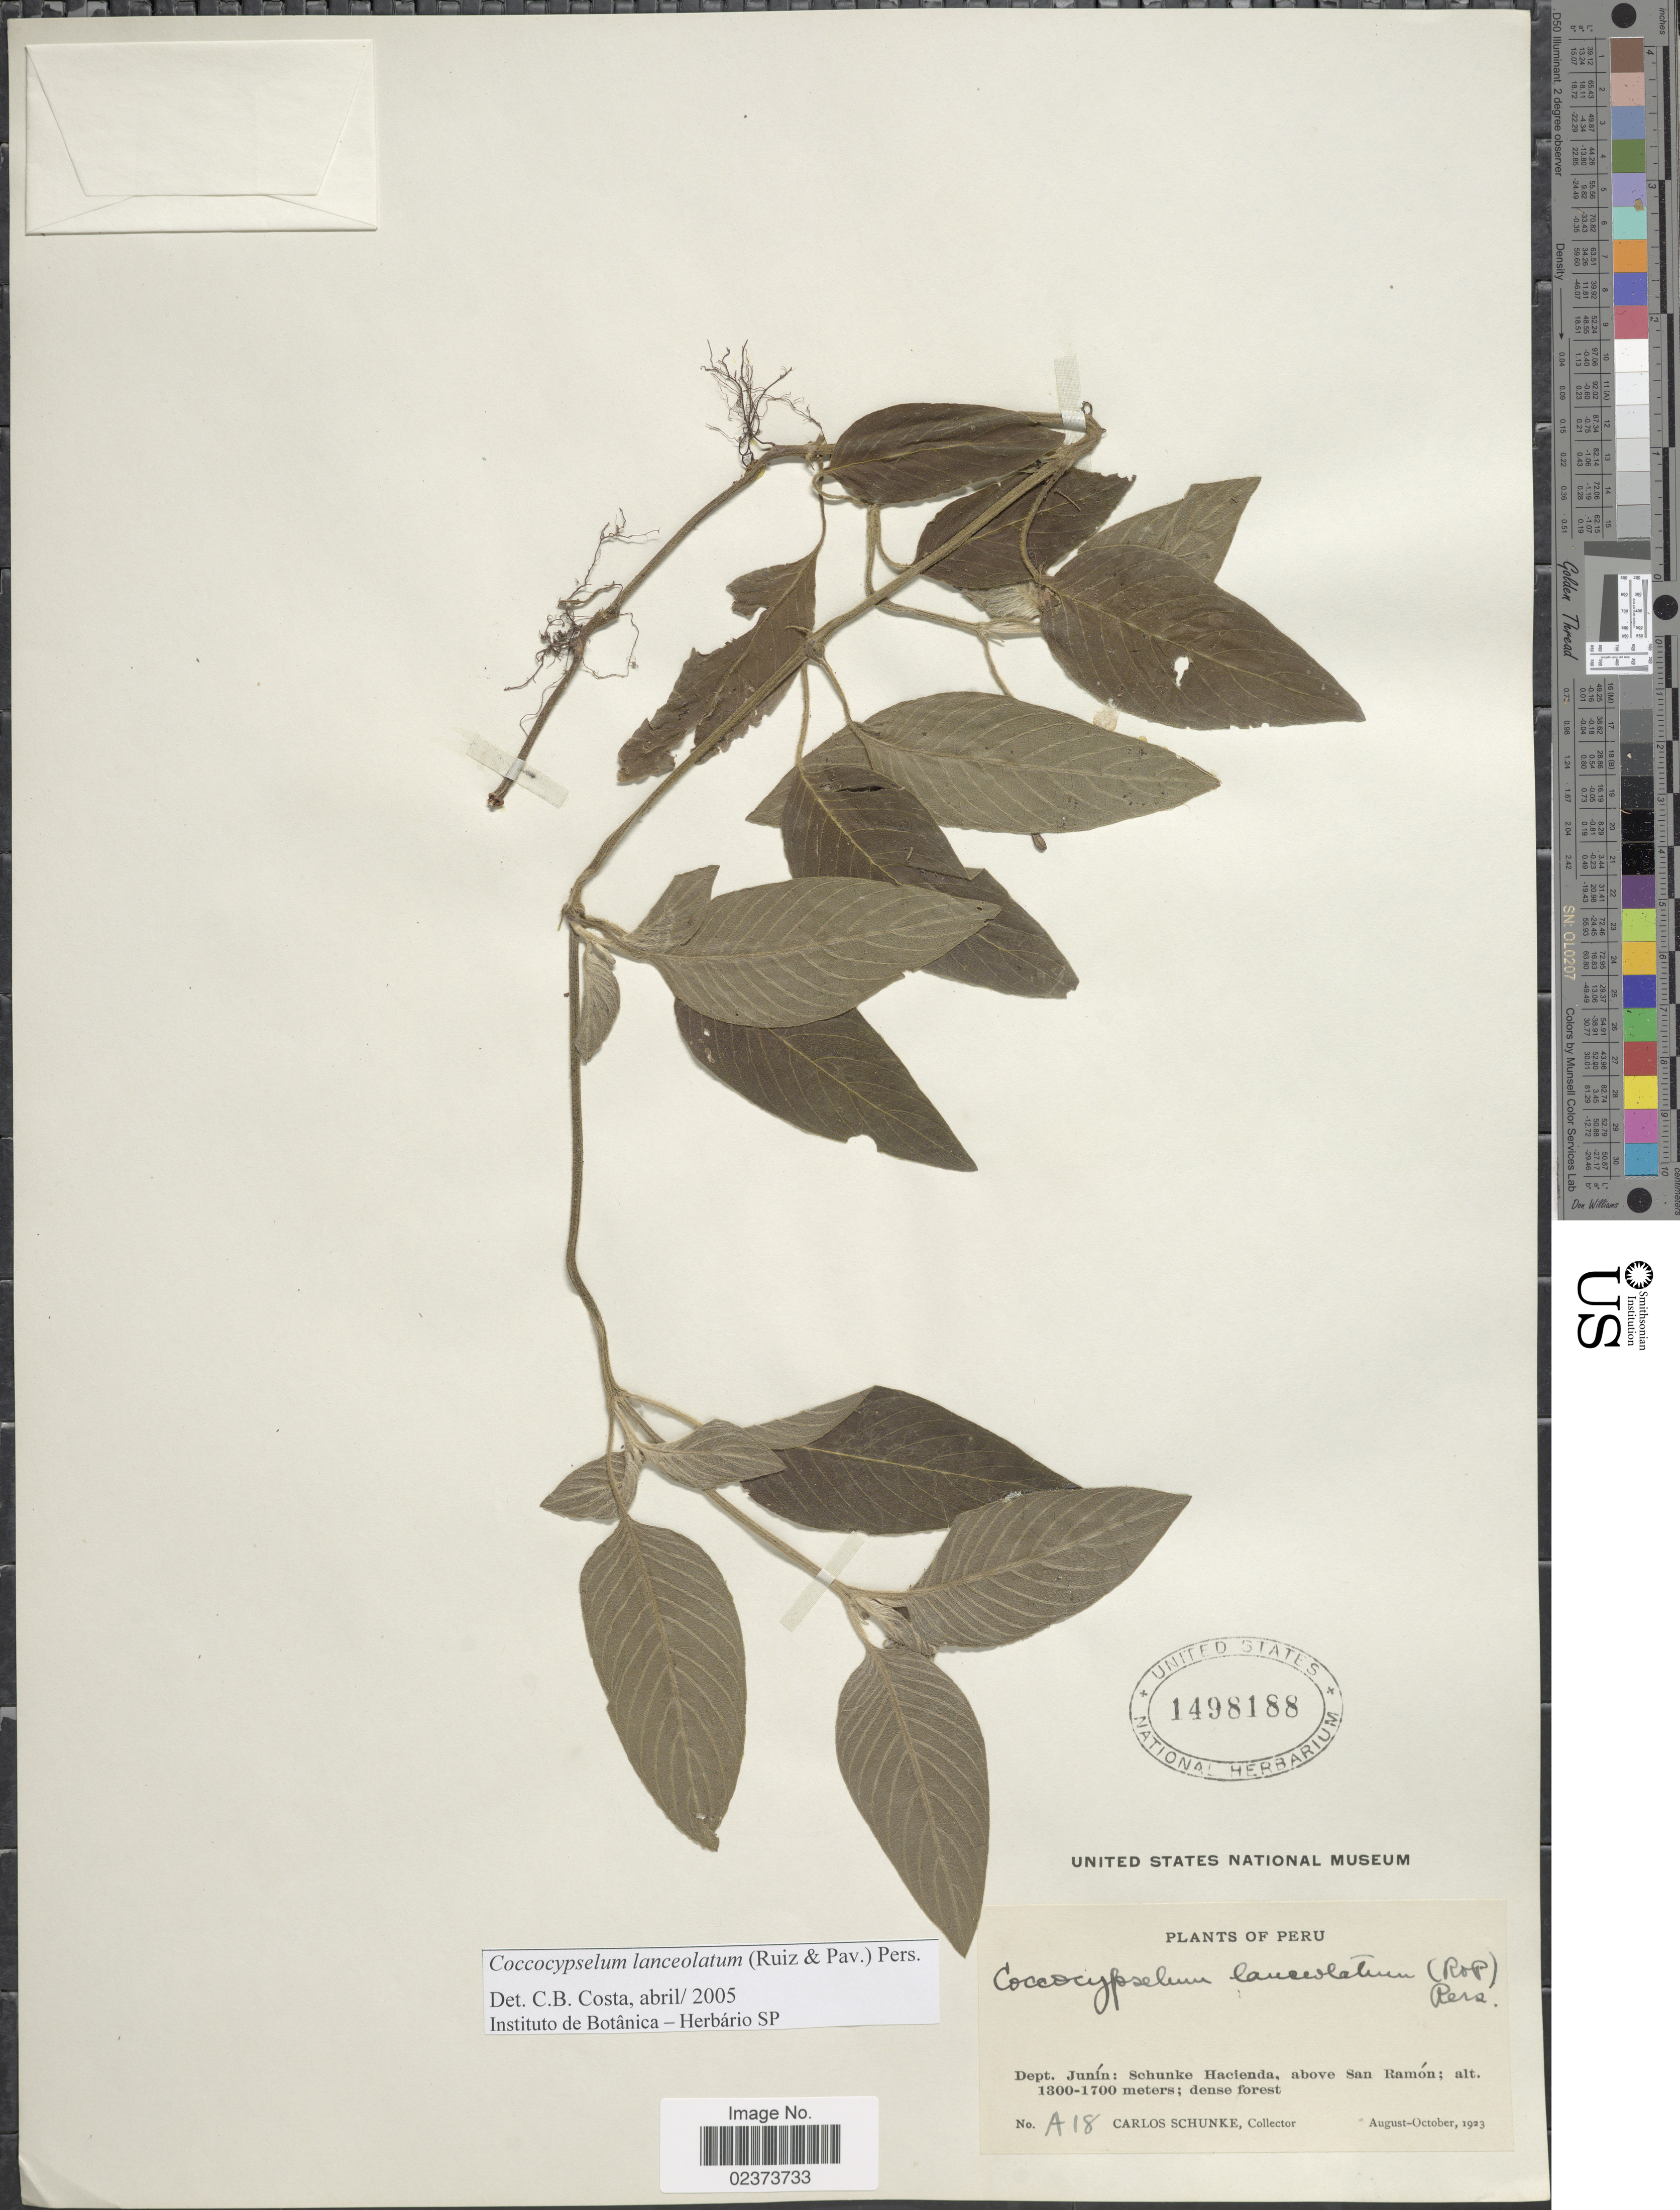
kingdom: Plantae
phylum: Tracheophyta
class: Magnoliopsida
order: Gentianales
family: Rubiaceae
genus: Coccocypselum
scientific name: Coccocypselum lanceolatum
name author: (Ruiz & Pav.) Pers.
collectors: C. Schunke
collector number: A 18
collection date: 1923-08/1923-10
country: Peru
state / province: Junín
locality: Dept. Junín: Schunke Hacienda, above San Ramón; dense forest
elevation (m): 1300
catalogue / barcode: US 1498188